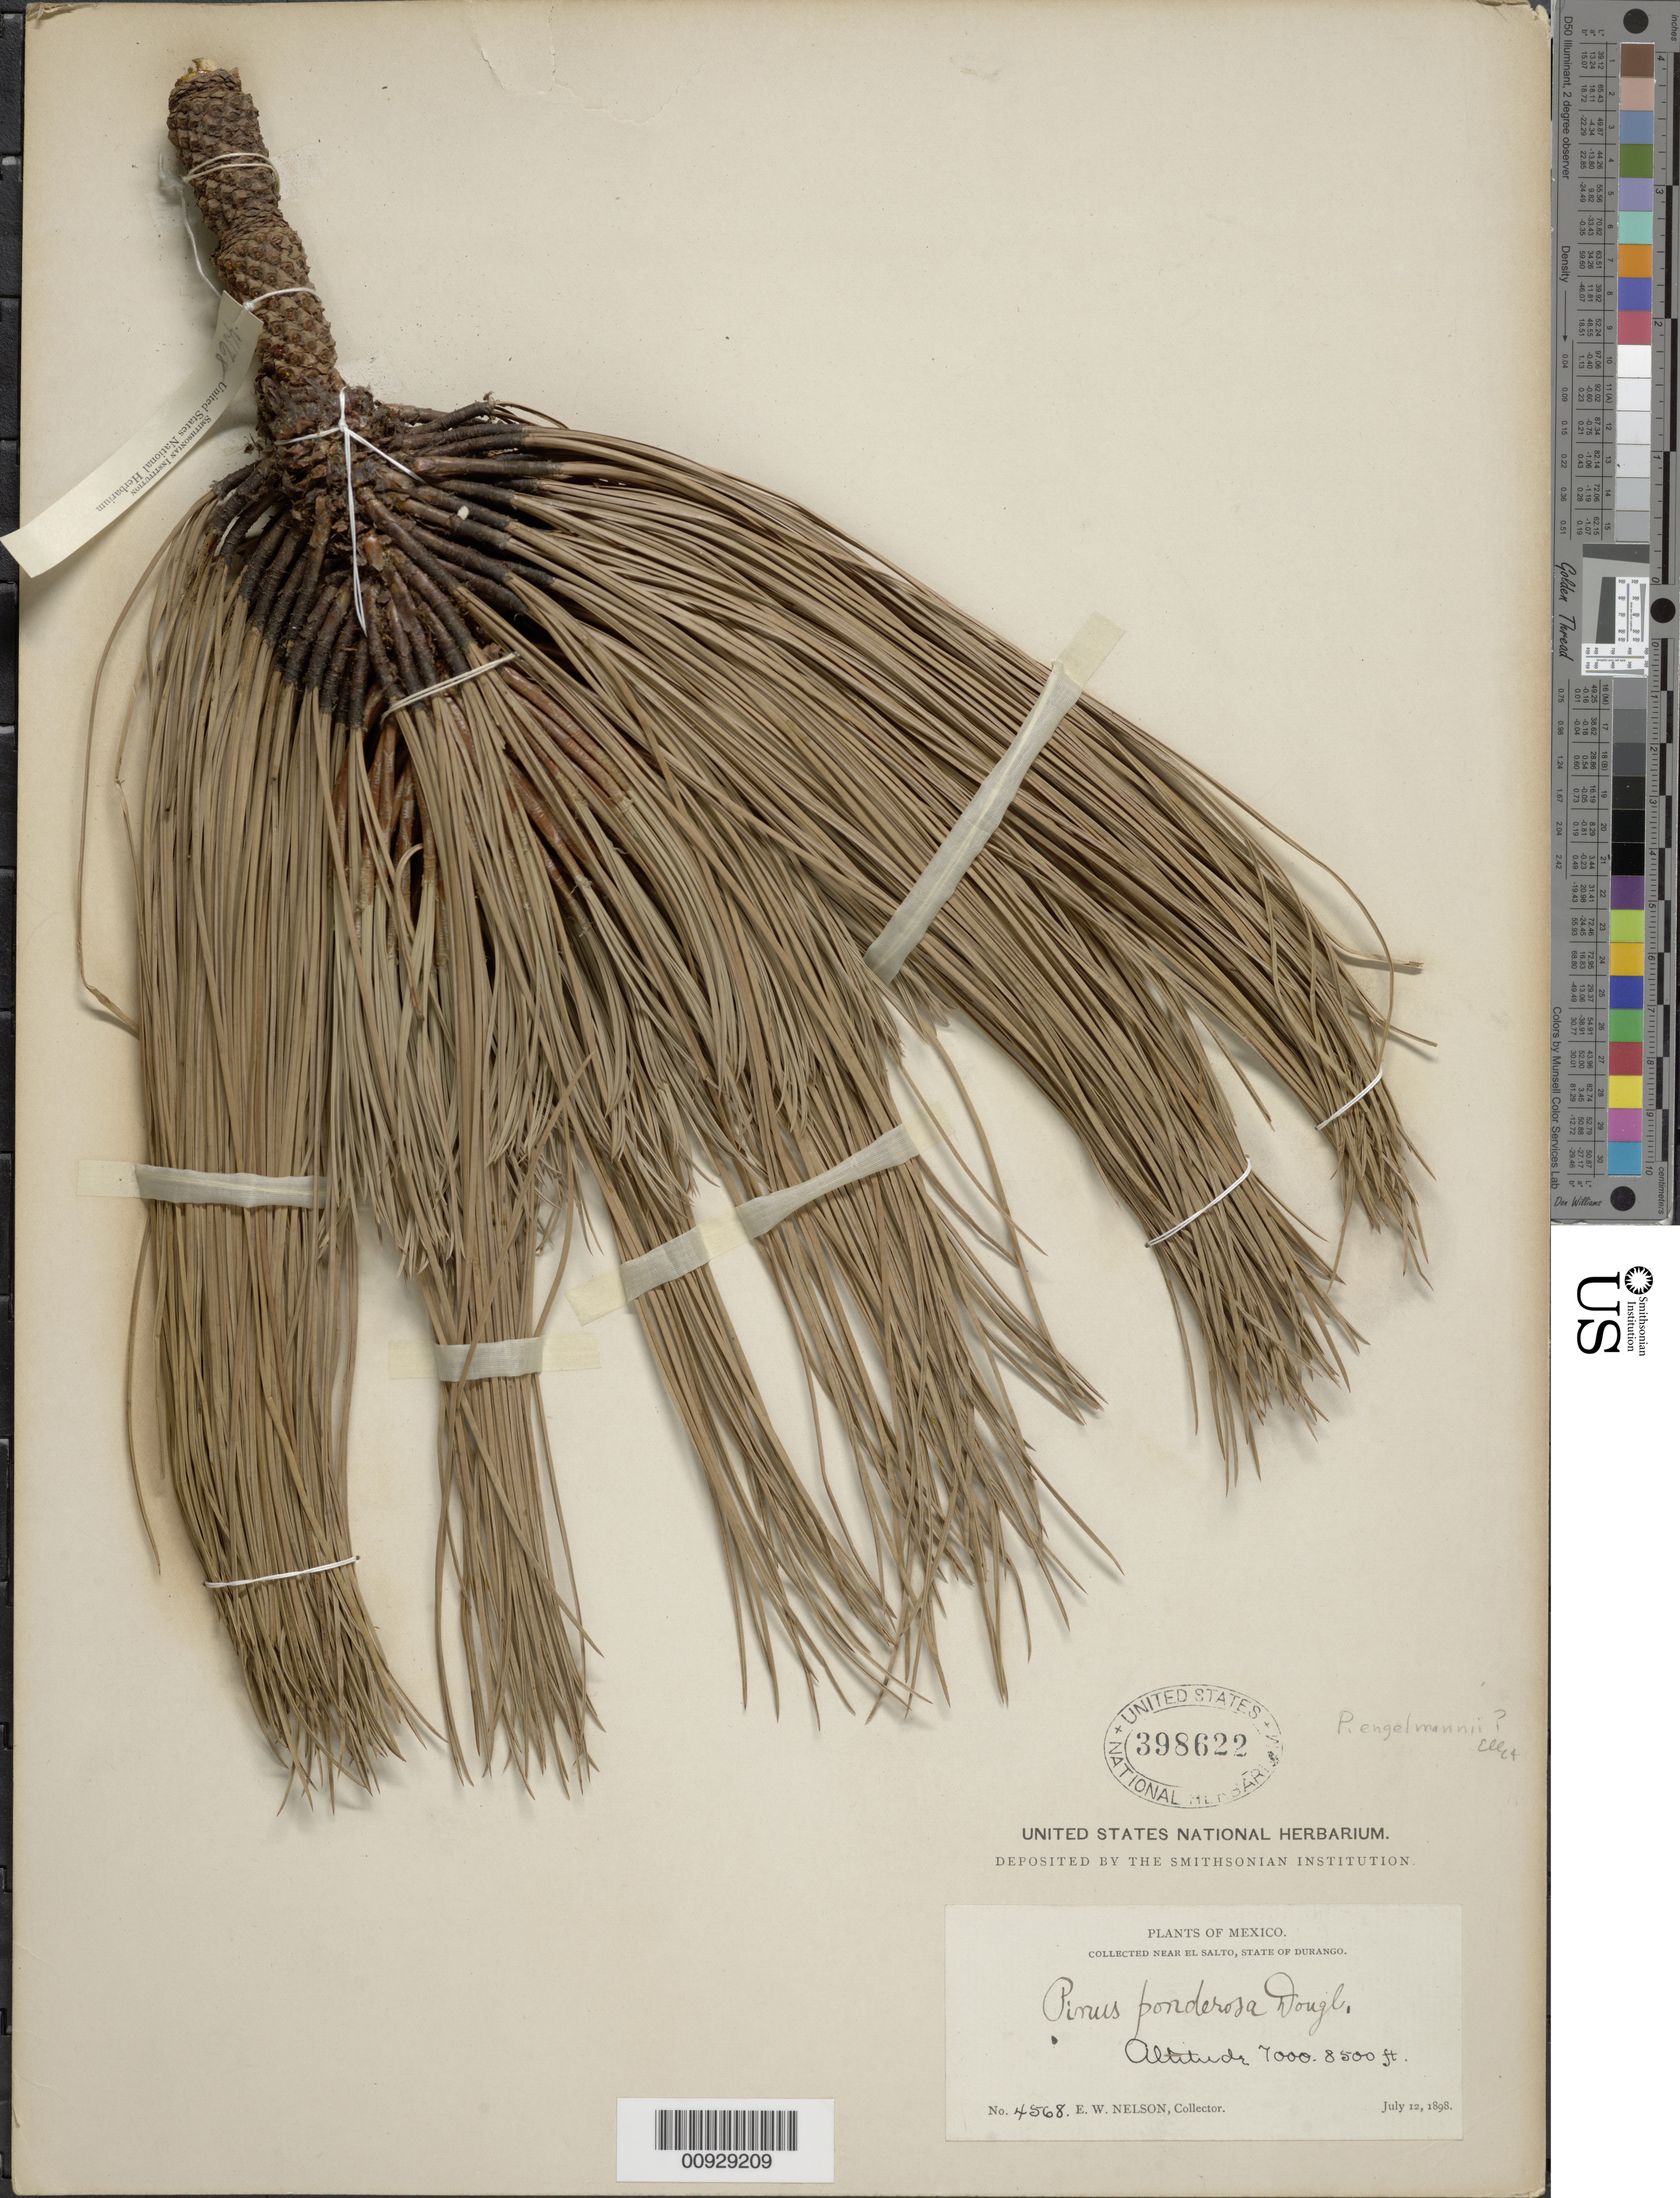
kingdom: Plantae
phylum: Tracheophyta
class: Pinopsida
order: Pinales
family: Pinaceae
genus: Pinus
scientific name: Pinus engelmannii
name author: Carrière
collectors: E. W. Nelson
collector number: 4568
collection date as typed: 12 Jul 1898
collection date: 1898-07-12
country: Mexico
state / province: Durango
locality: Near El Salto.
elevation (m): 2134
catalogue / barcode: US 398622